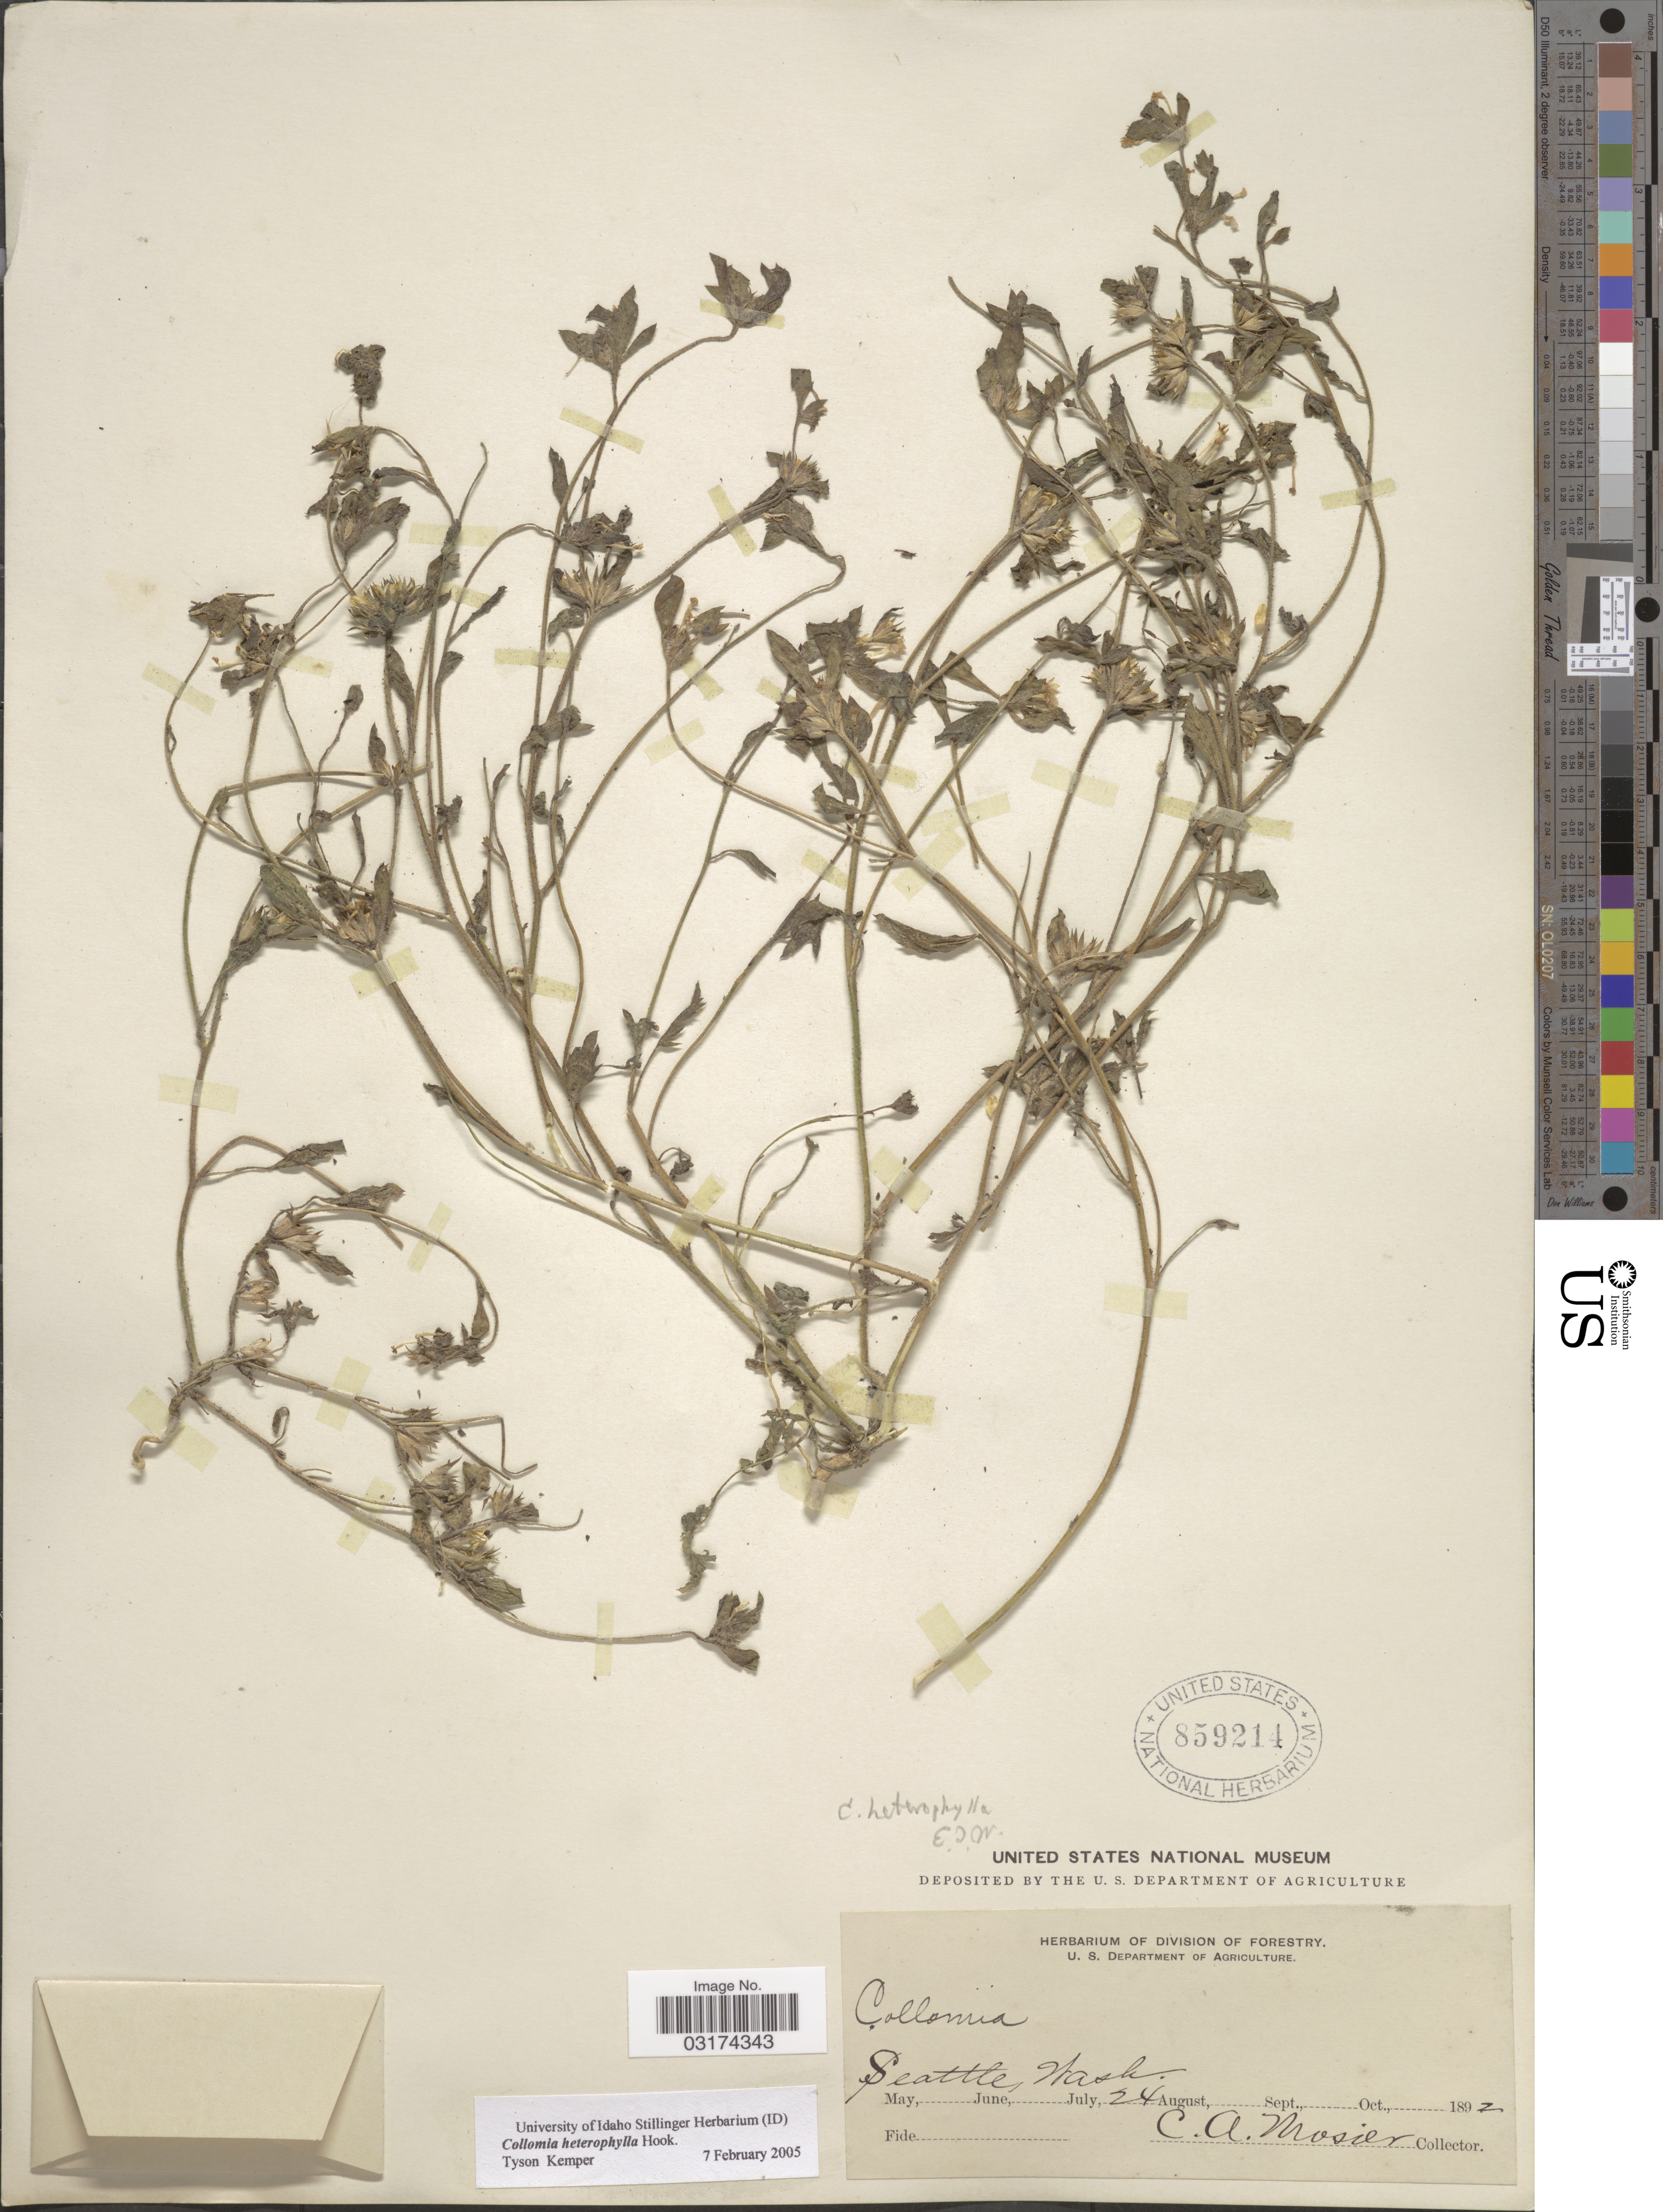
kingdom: Plantae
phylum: Tracheophyta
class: Magnoliopsida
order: Ericales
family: Polemoniaceae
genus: Collomia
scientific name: Collomia heterophylla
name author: Hook.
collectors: C. A. Mosier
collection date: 1892-07-24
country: United States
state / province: Washington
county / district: King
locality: Seattle.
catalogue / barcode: US 859214